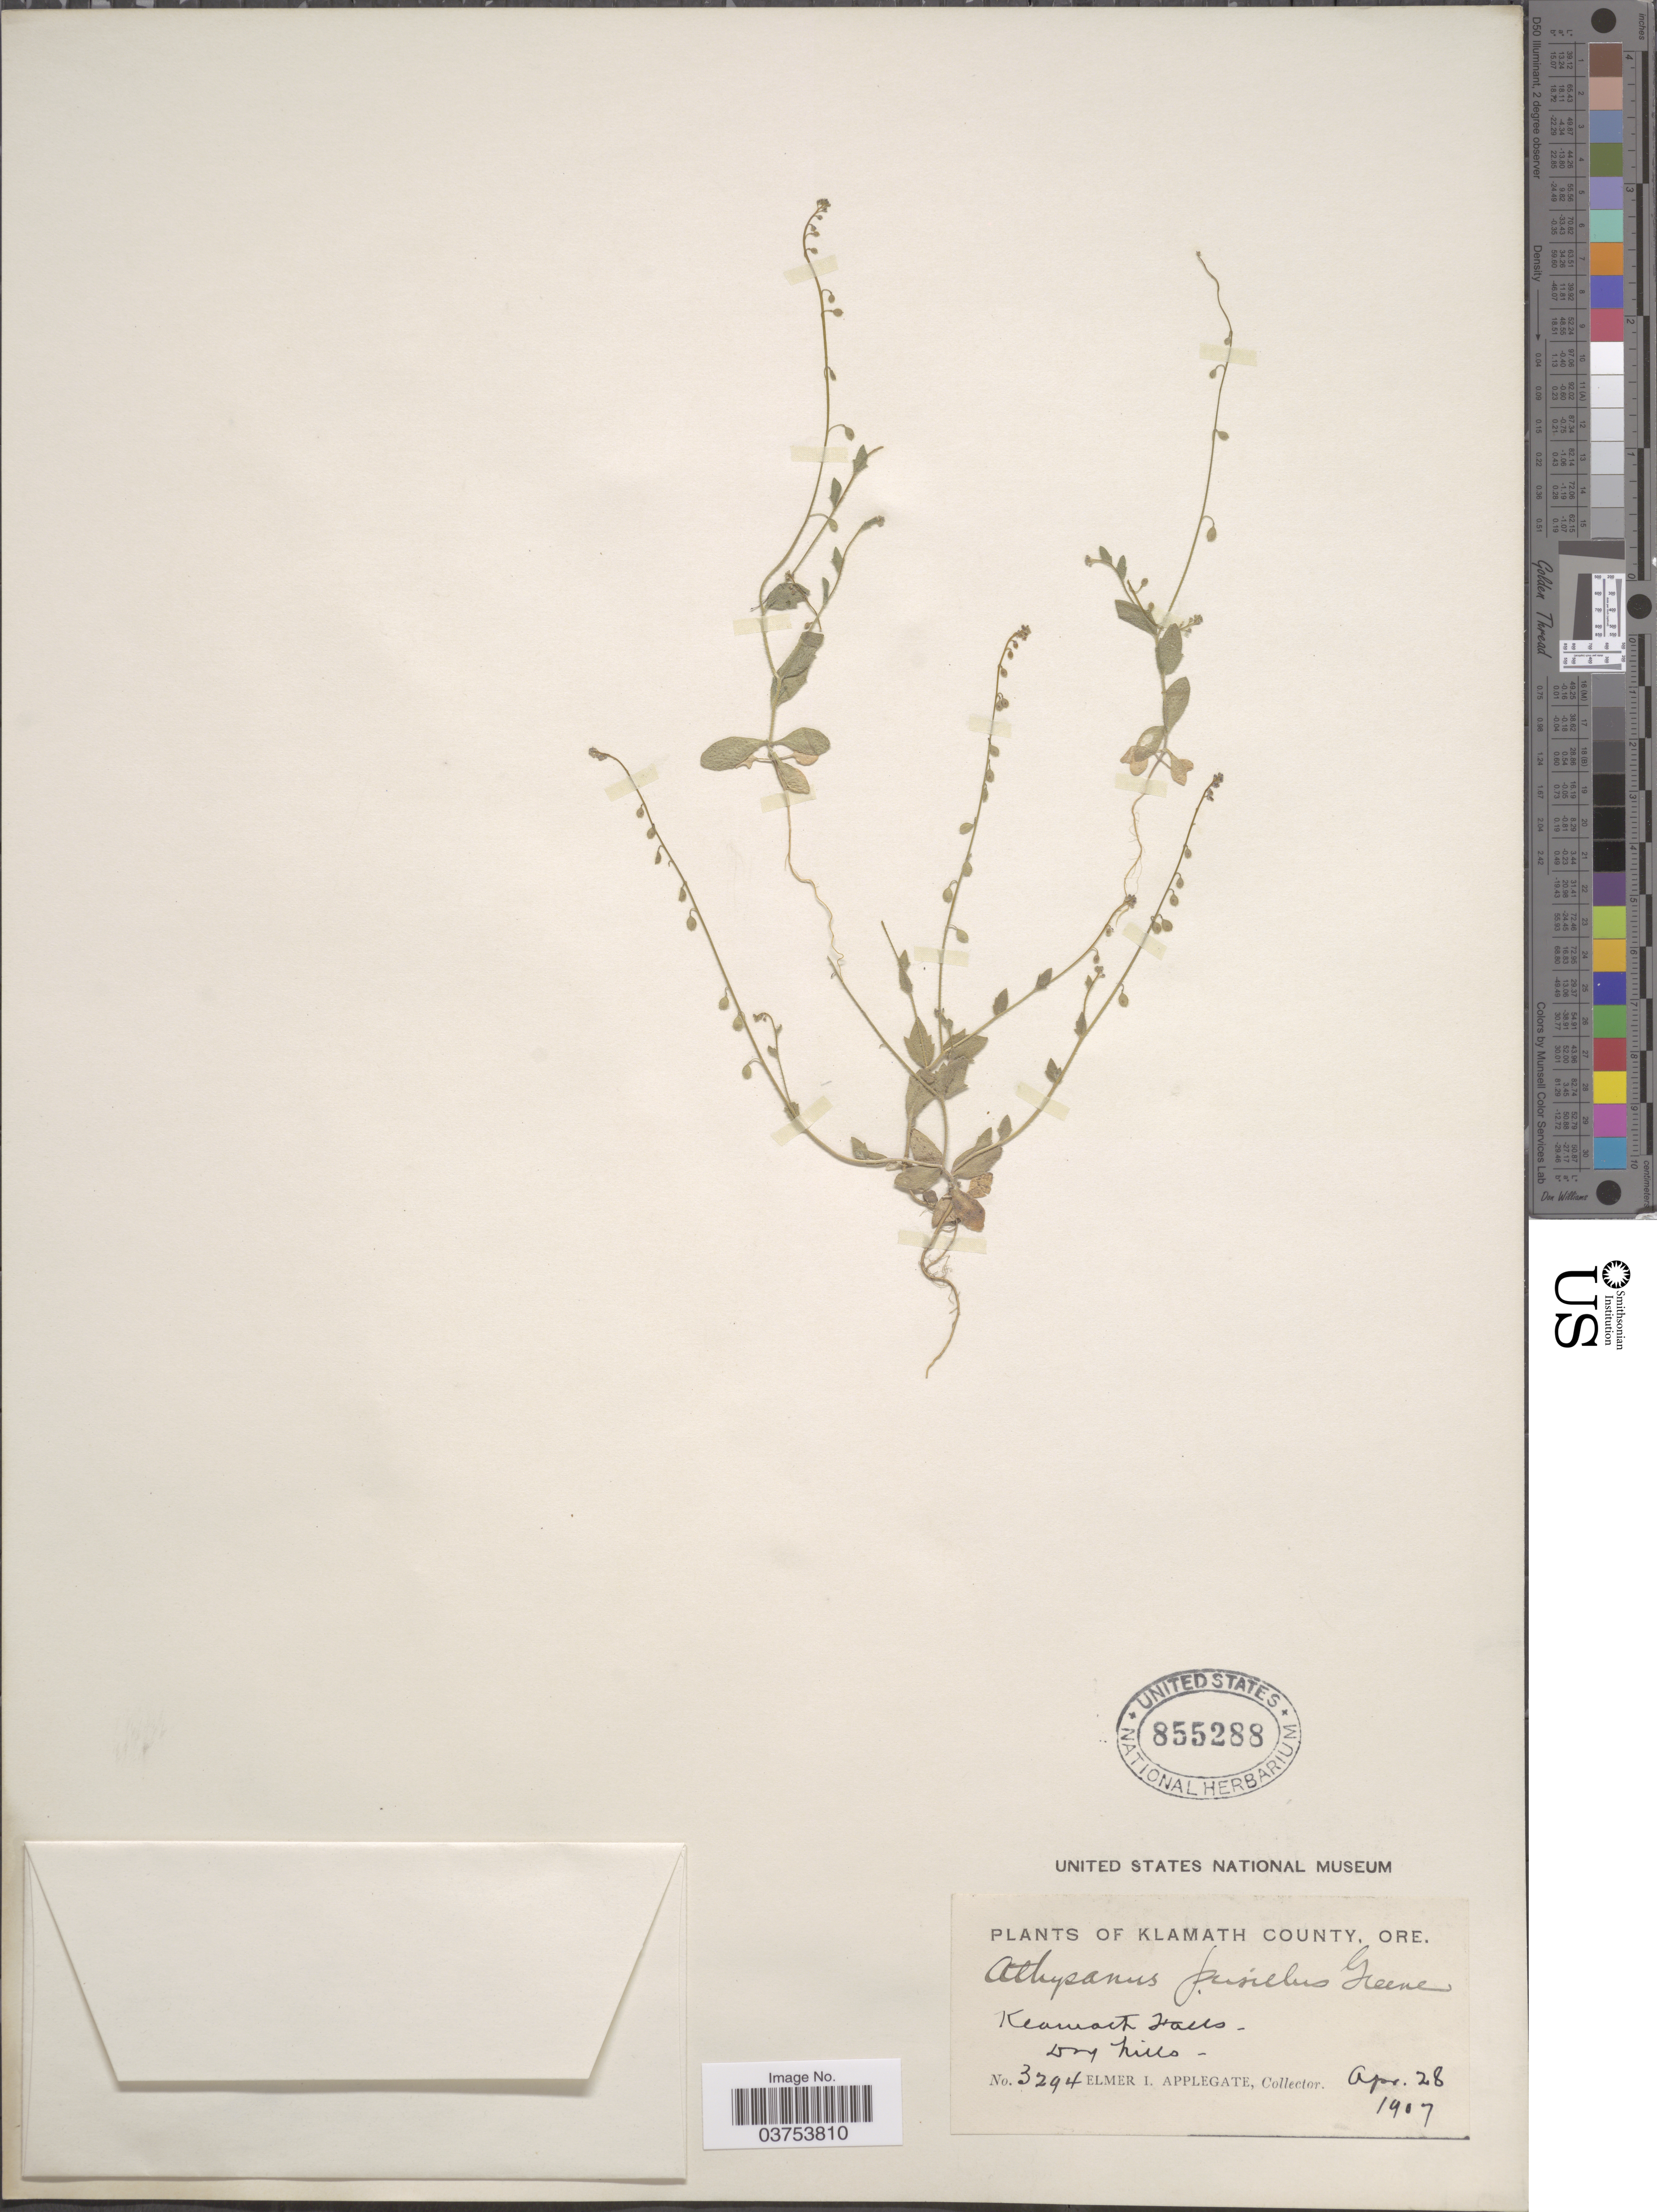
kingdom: Plantae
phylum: Tracheophyta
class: Magnoliopsida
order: Brassicales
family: Brassicaceae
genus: Athysanus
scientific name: Athysanus pusillus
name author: (Hook.) Greene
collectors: E. I. Applegate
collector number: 3294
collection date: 1907-04-28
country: United States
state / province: Oregon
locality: Klamath County. Klamath Falls.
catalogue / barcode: US 855288